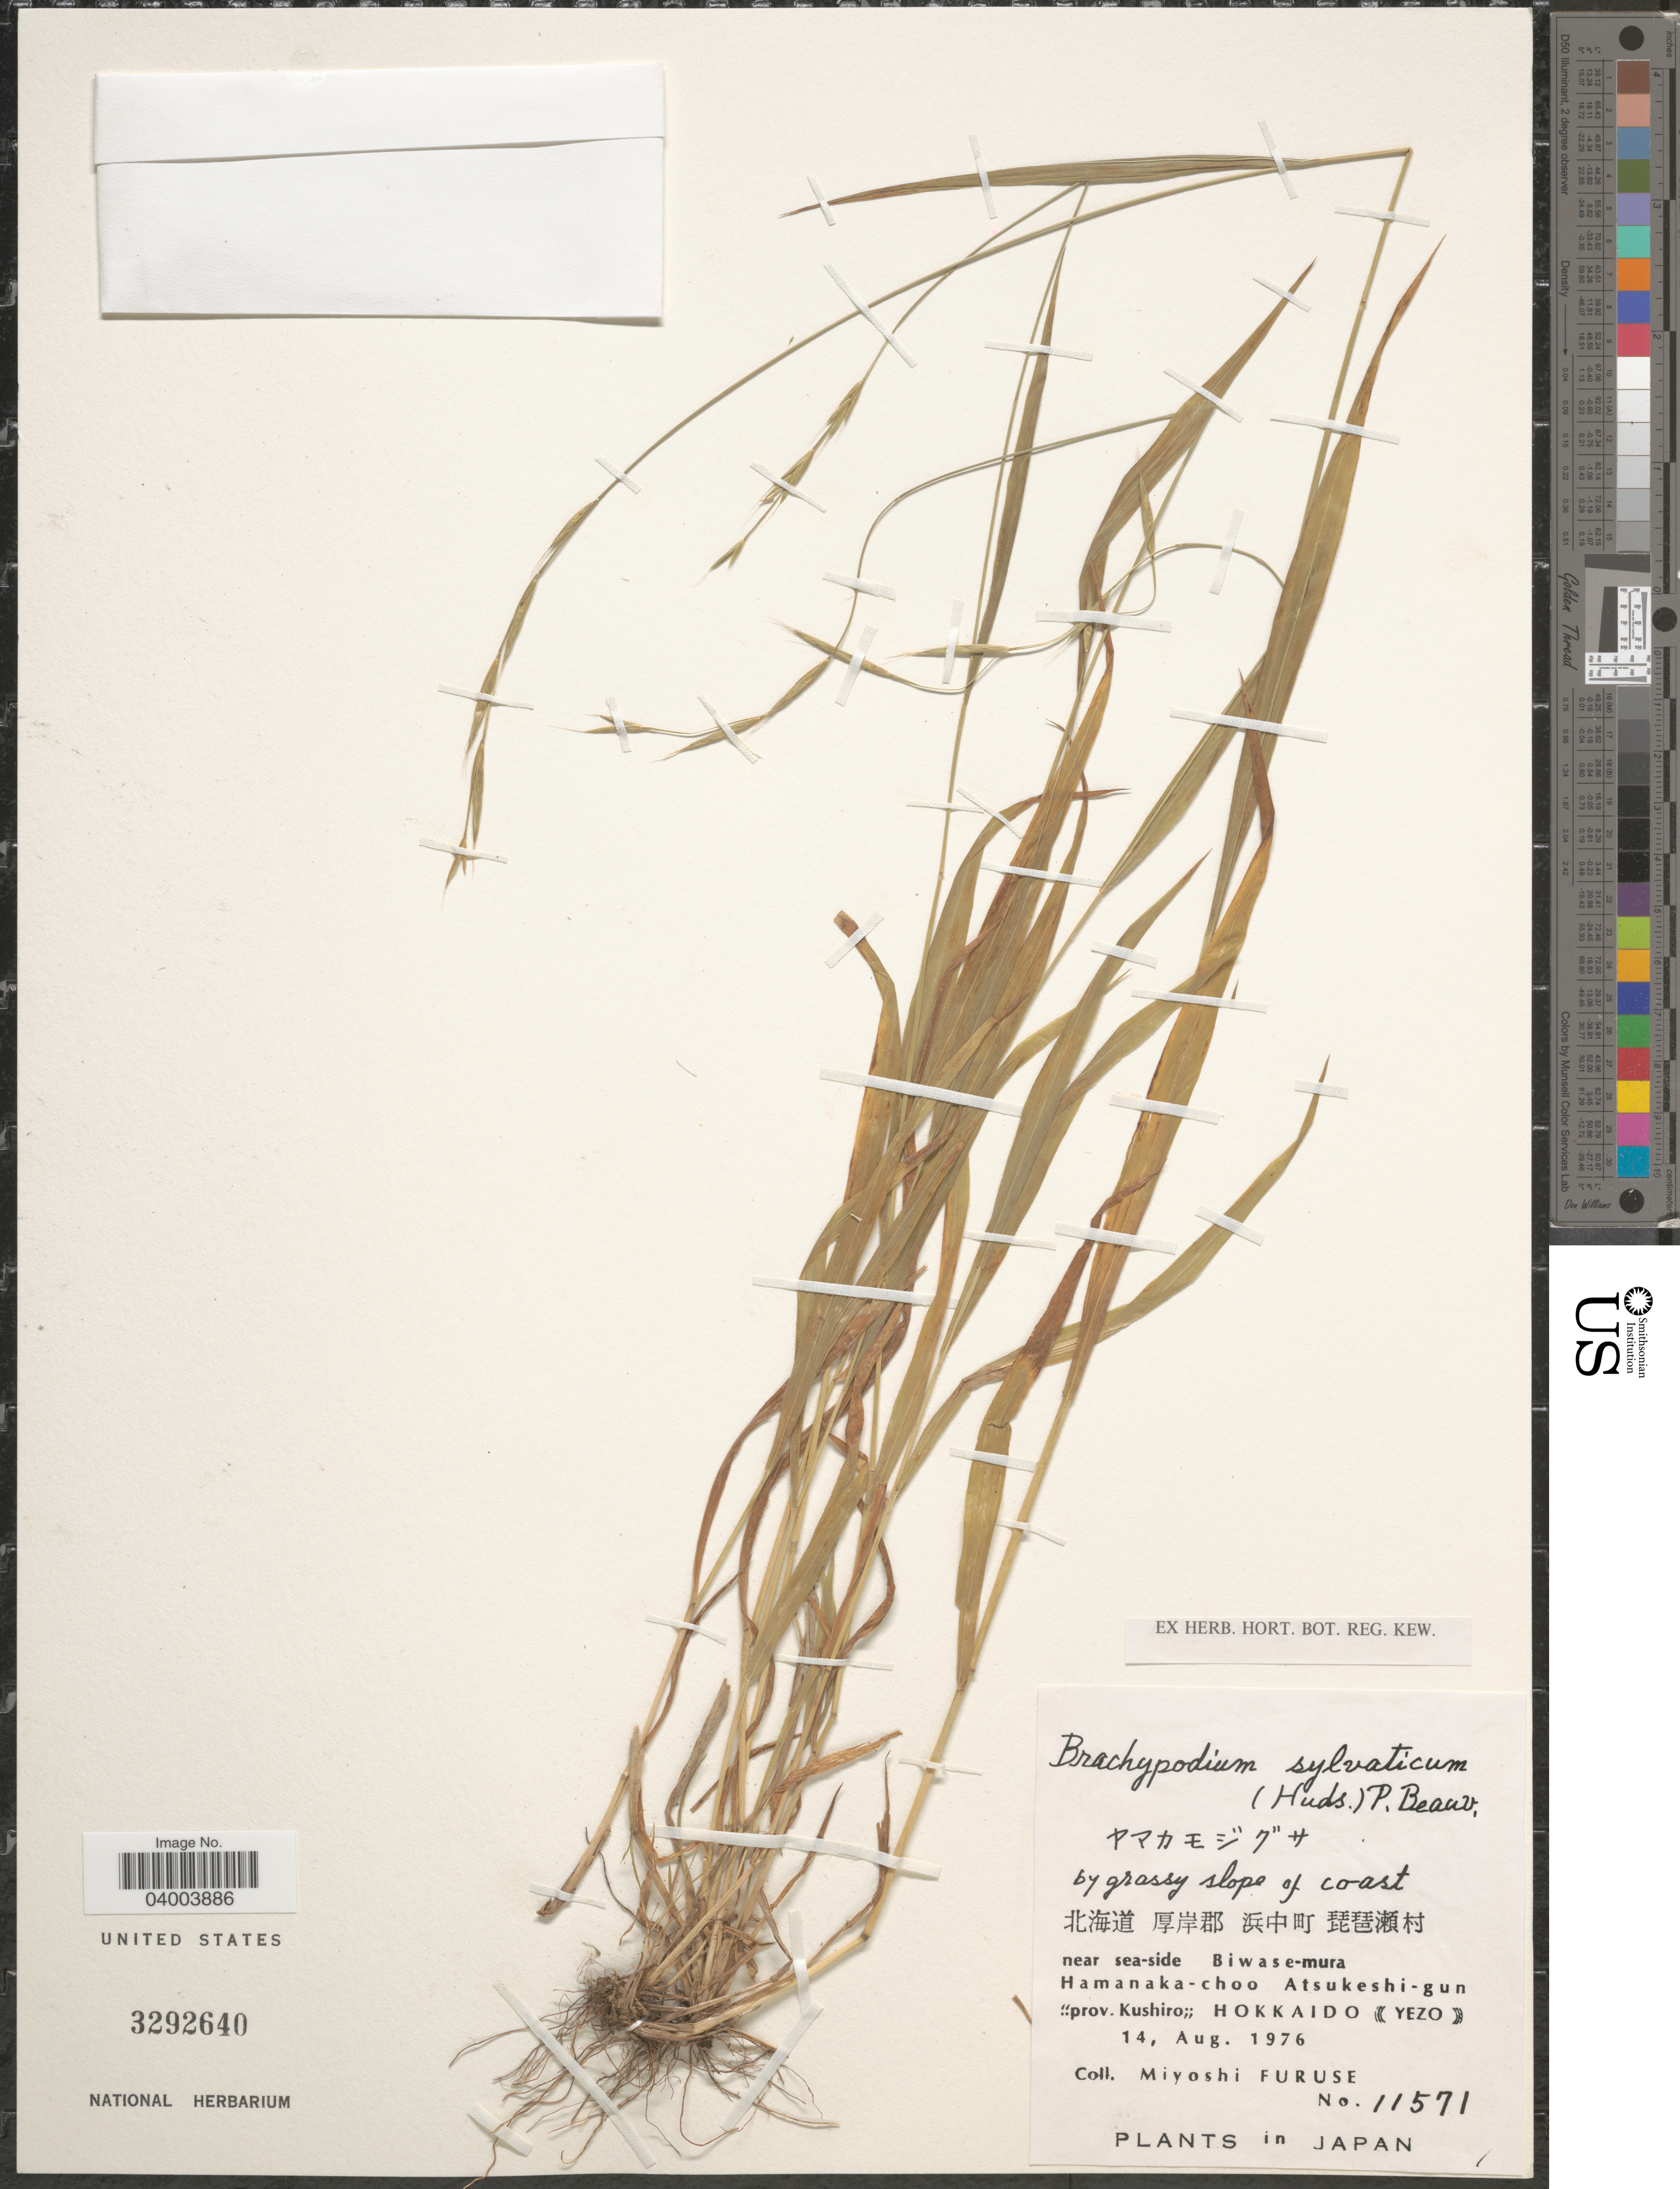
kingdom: Plantae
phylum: Tracheophyta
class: Liliopsida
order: Poales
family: Poaceae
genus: Brachypodium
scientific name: Brachypodium sylvaticum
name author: (Huds.) P. Beauv.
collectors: M. Furuse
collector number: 11571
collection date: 1976-08-14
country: Japan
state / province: Hokkaidō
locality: By grassy slope of coast. Near sea-side. Biwase-mura. Hamanaka-choo Atsukeshi-gun, prov. Kushiro. Hokkaido (Yezo).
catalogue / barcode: US 3292640